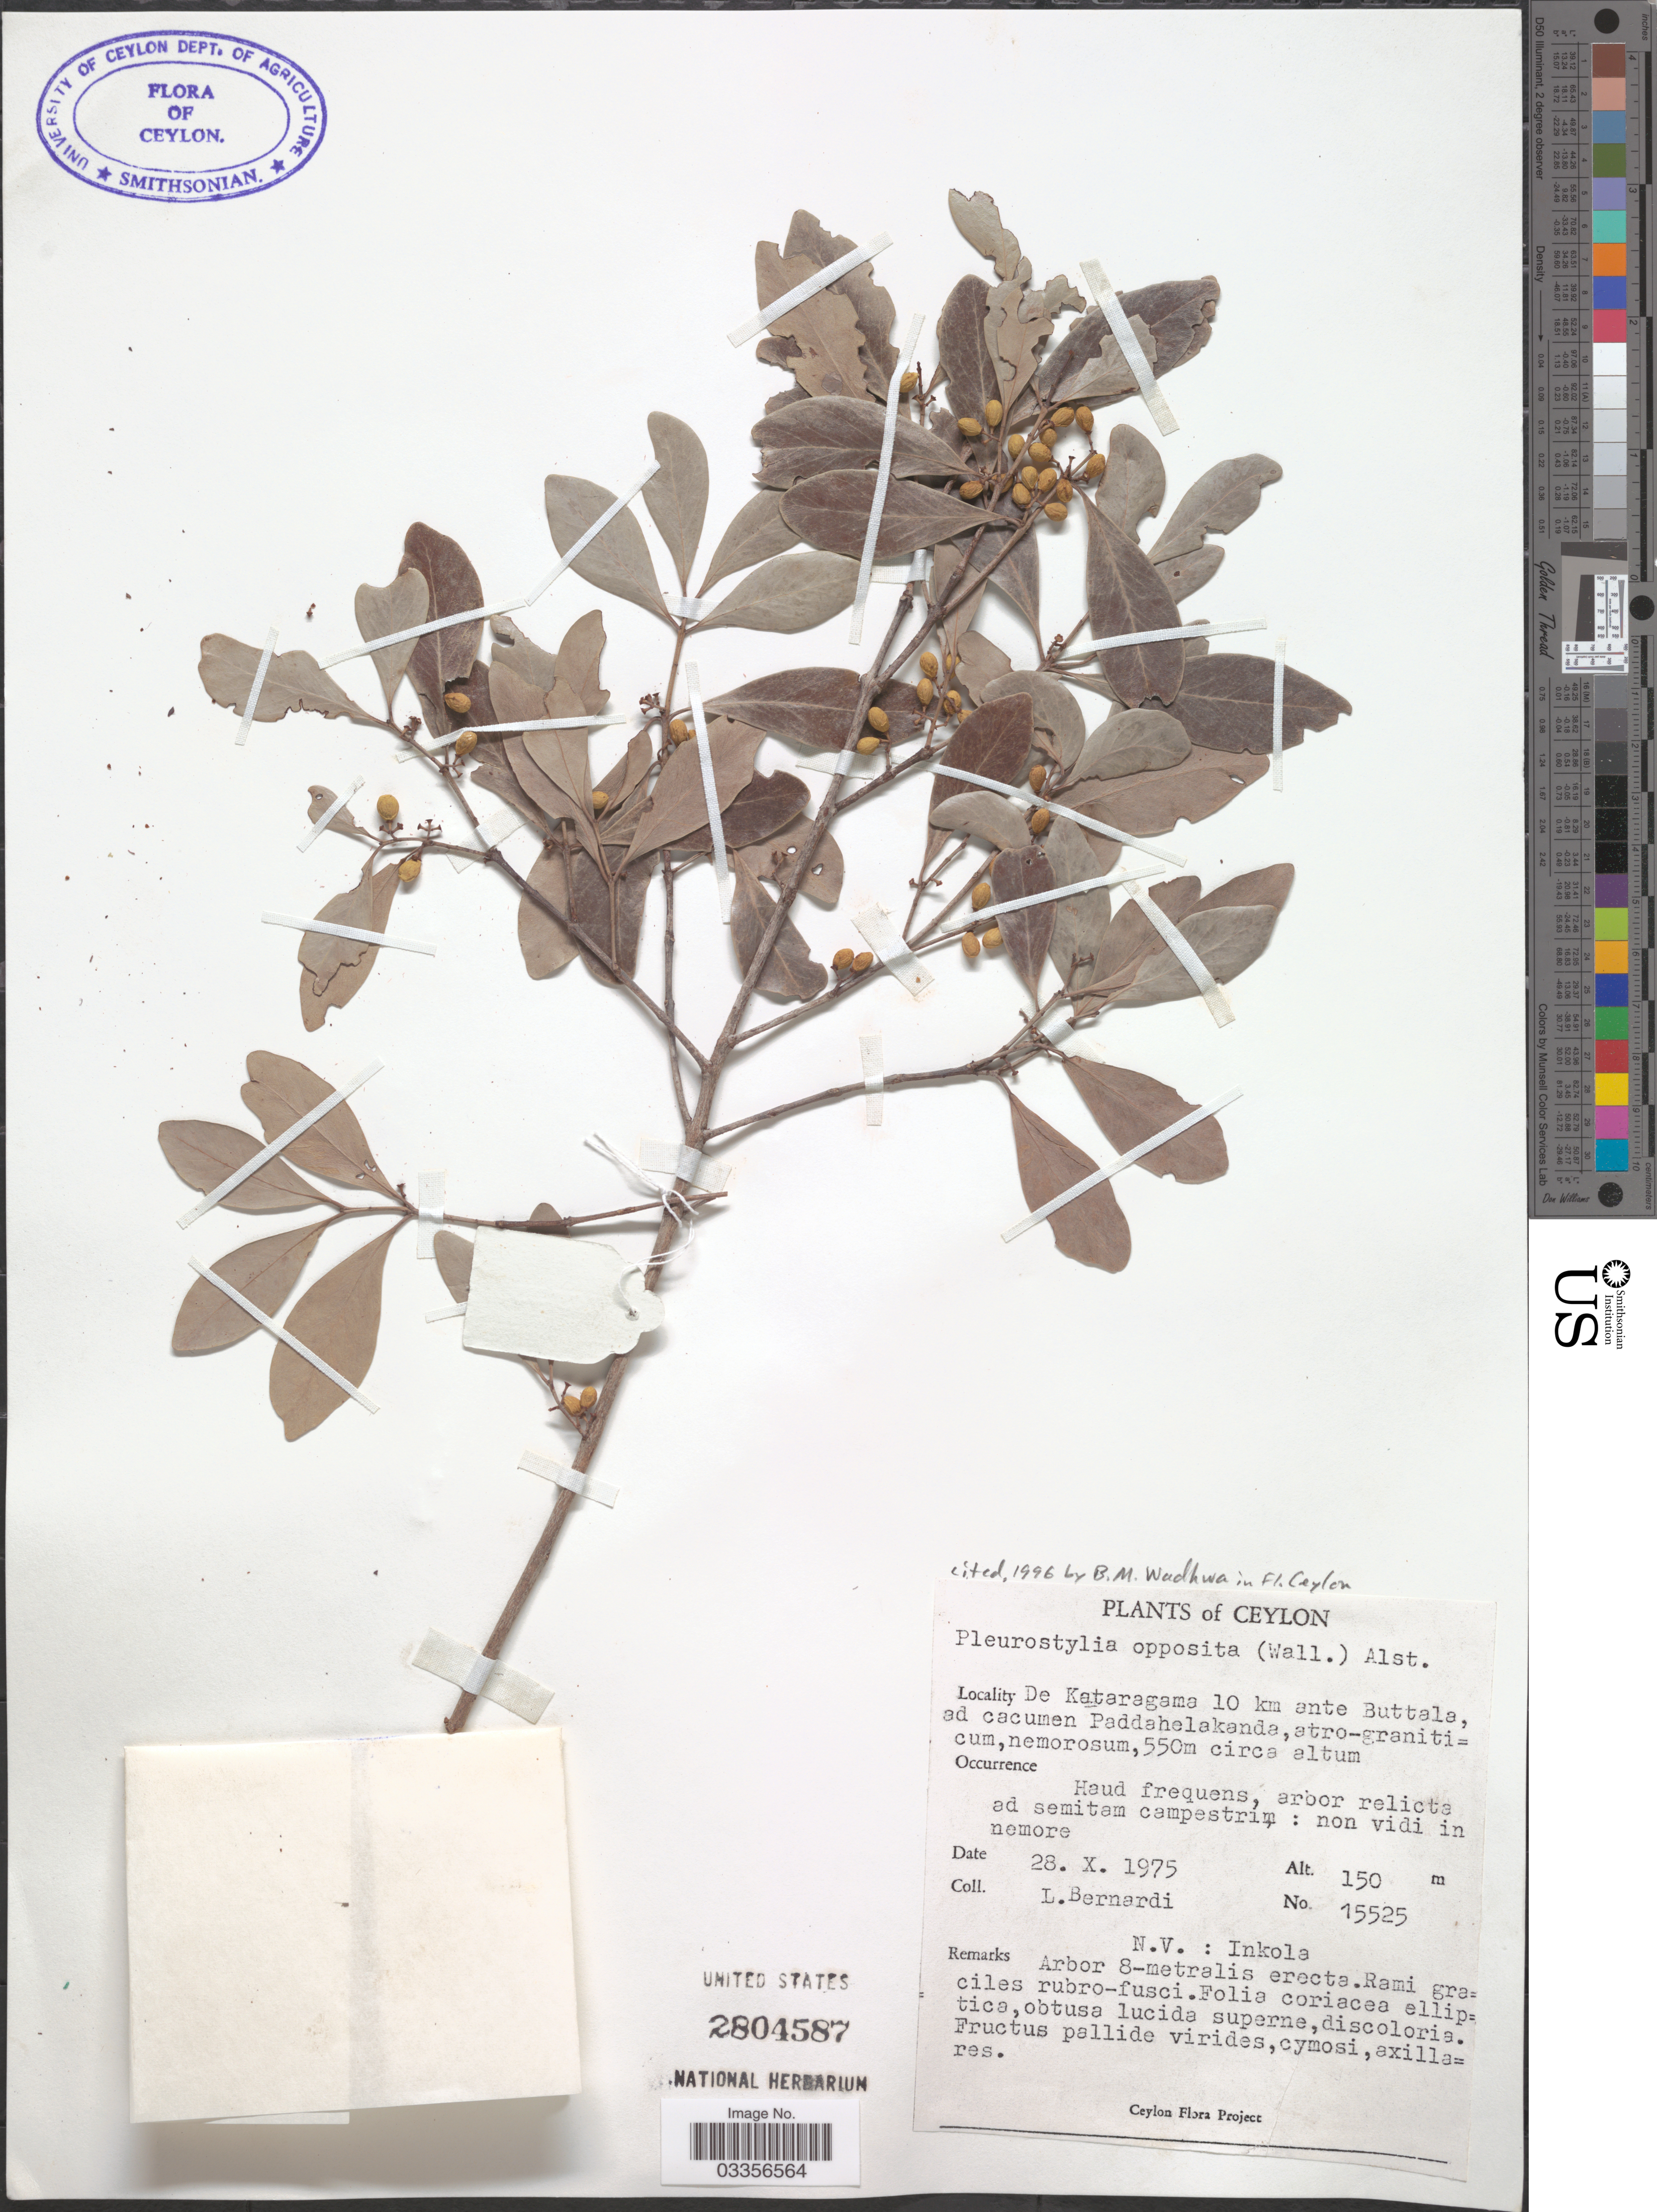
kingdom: Plantae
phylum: Tracheophyta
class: Magnoliopsida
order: Celastrales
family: Celastraceae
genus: Pleurostylia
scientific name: Pleurostylia opposita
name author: (Wall.) Alston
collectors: L. Bernardi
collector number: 15525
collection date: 1975-10-28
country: Sri Lanka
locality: Ceylon, De Kataragama 10 km ante Buttala, ad cacumen Paddahelakanda.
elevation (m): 150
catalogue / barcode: US 2804587